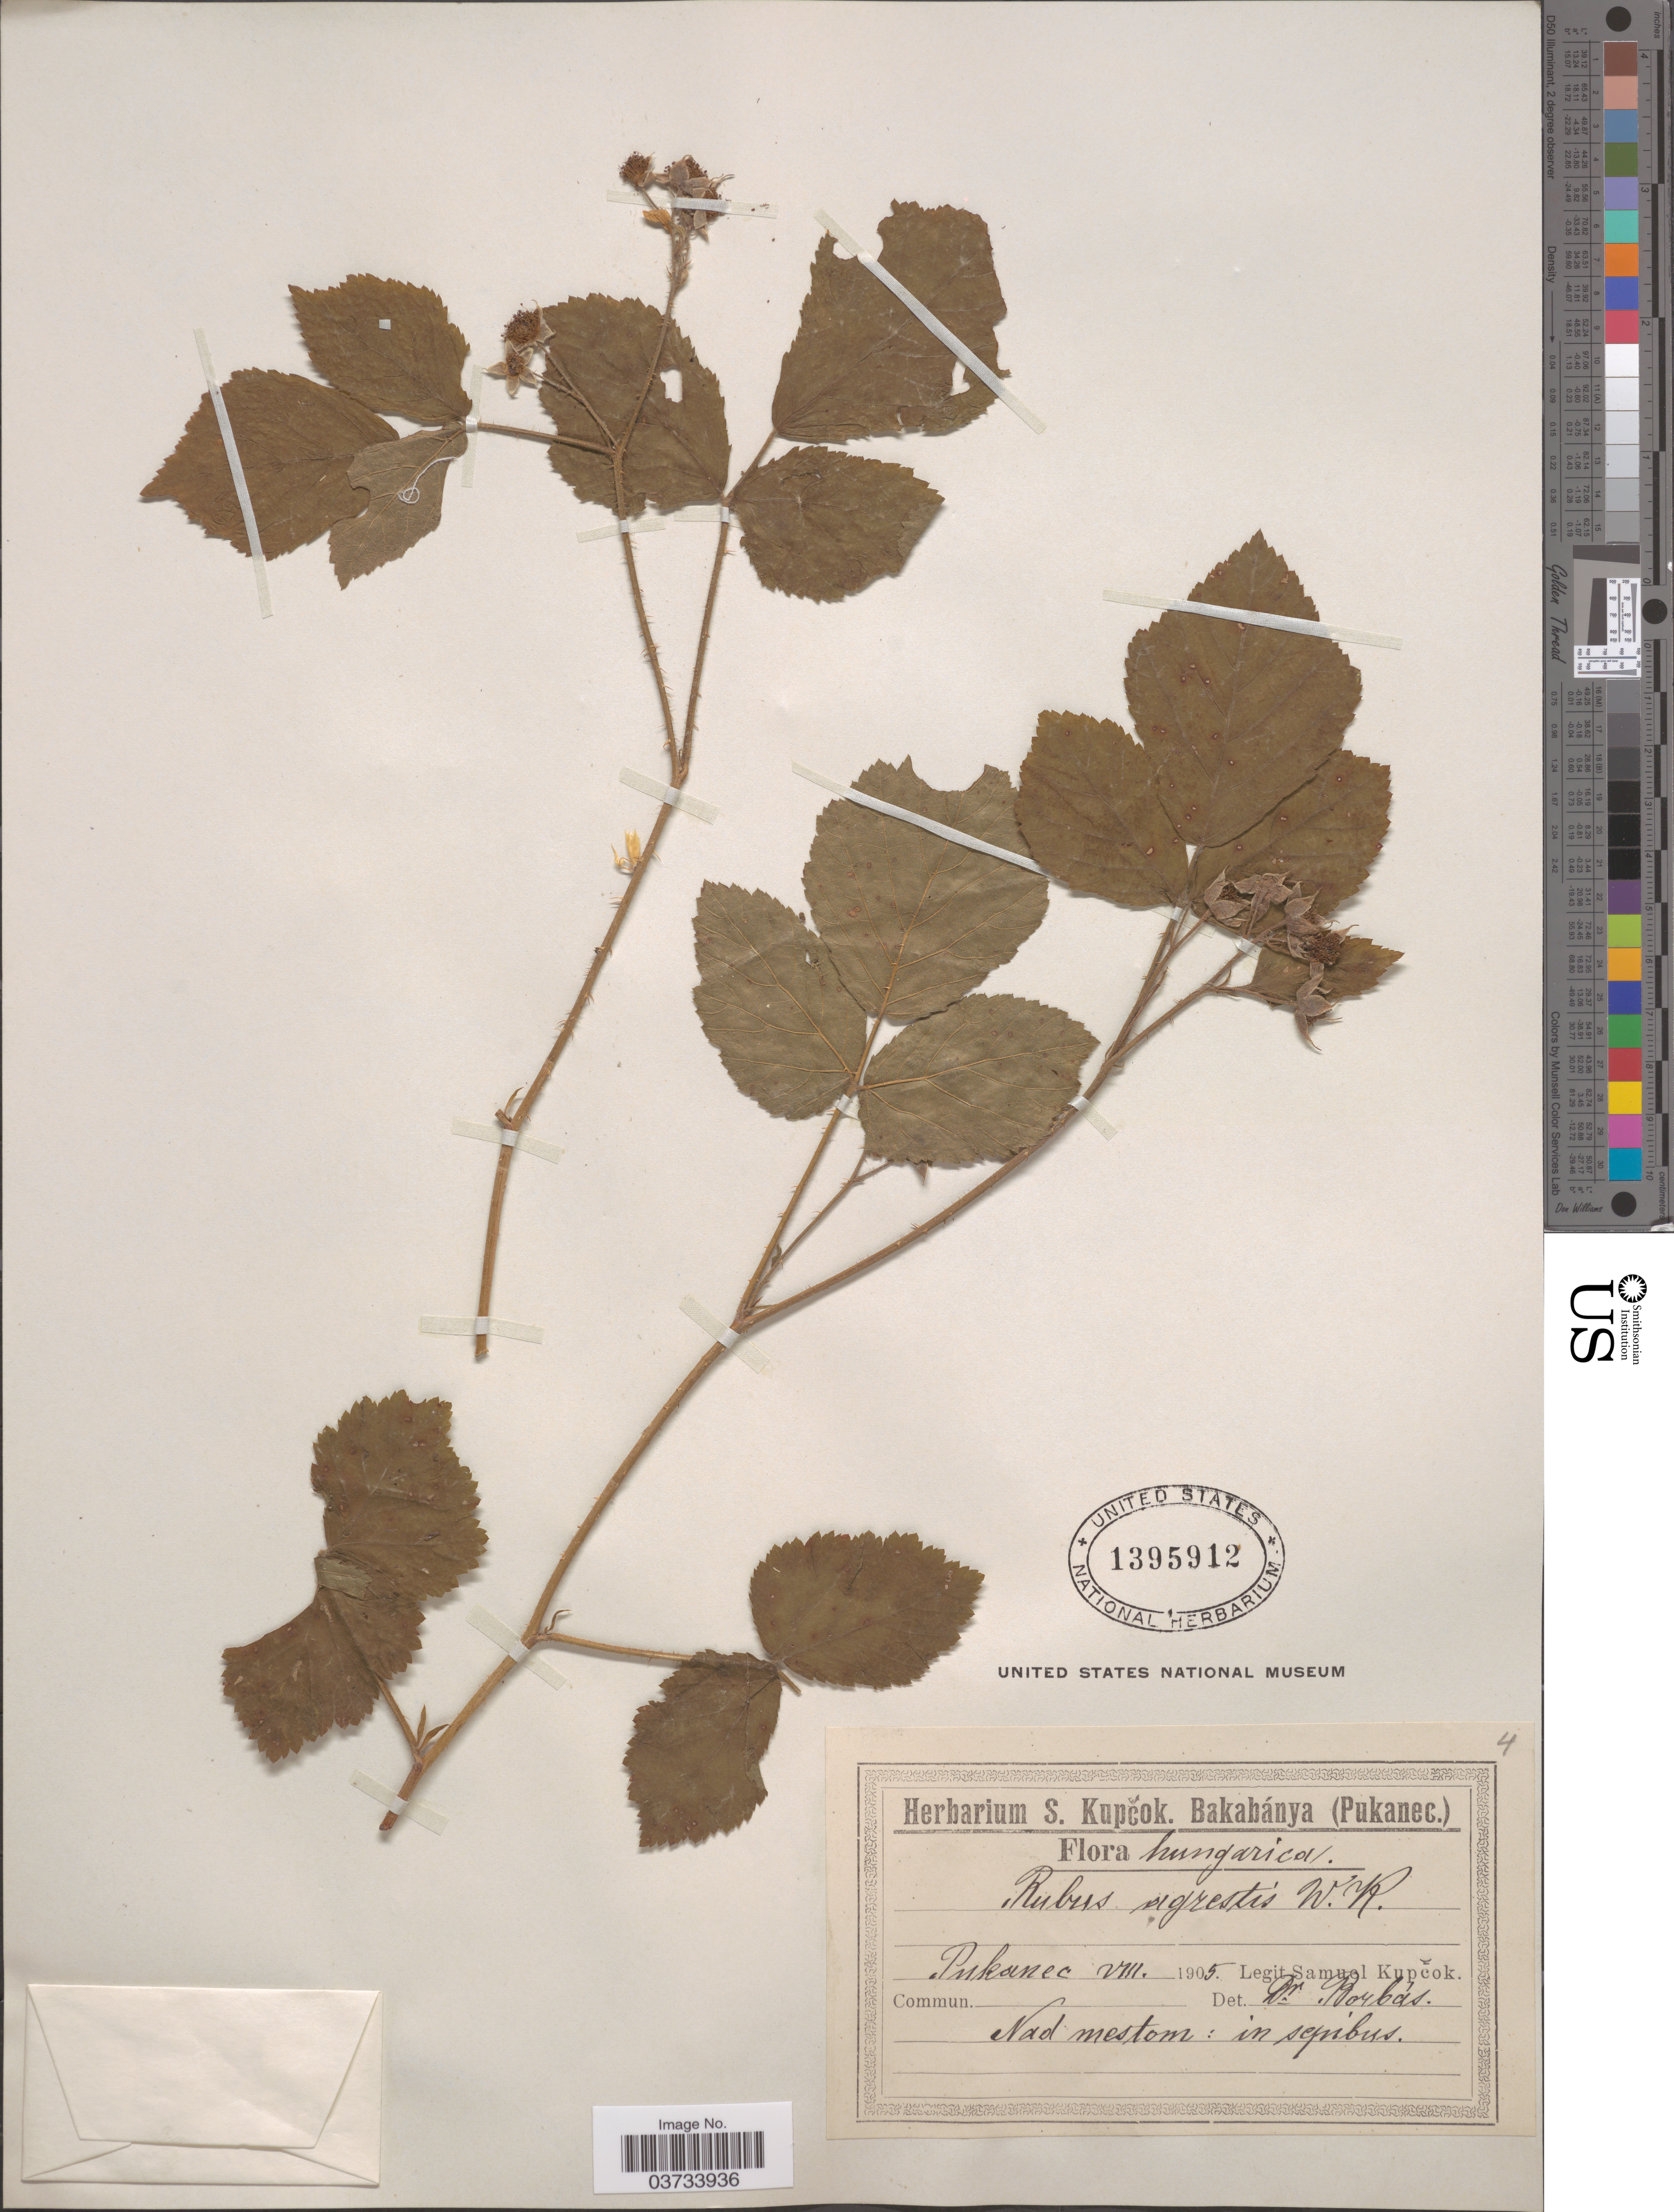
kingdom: Plantae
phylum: Tracheophyta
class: Magnoliopsida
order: Rosales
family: Rosaceae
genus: Rubus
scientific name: Rubus agrestis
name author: Hegetschw.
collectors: S. Kupcok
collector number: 4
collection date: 1905-08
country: Hungary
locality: Pukanec. Nad mestom: in sepibus. [interpreted]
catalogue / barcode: US 1395912